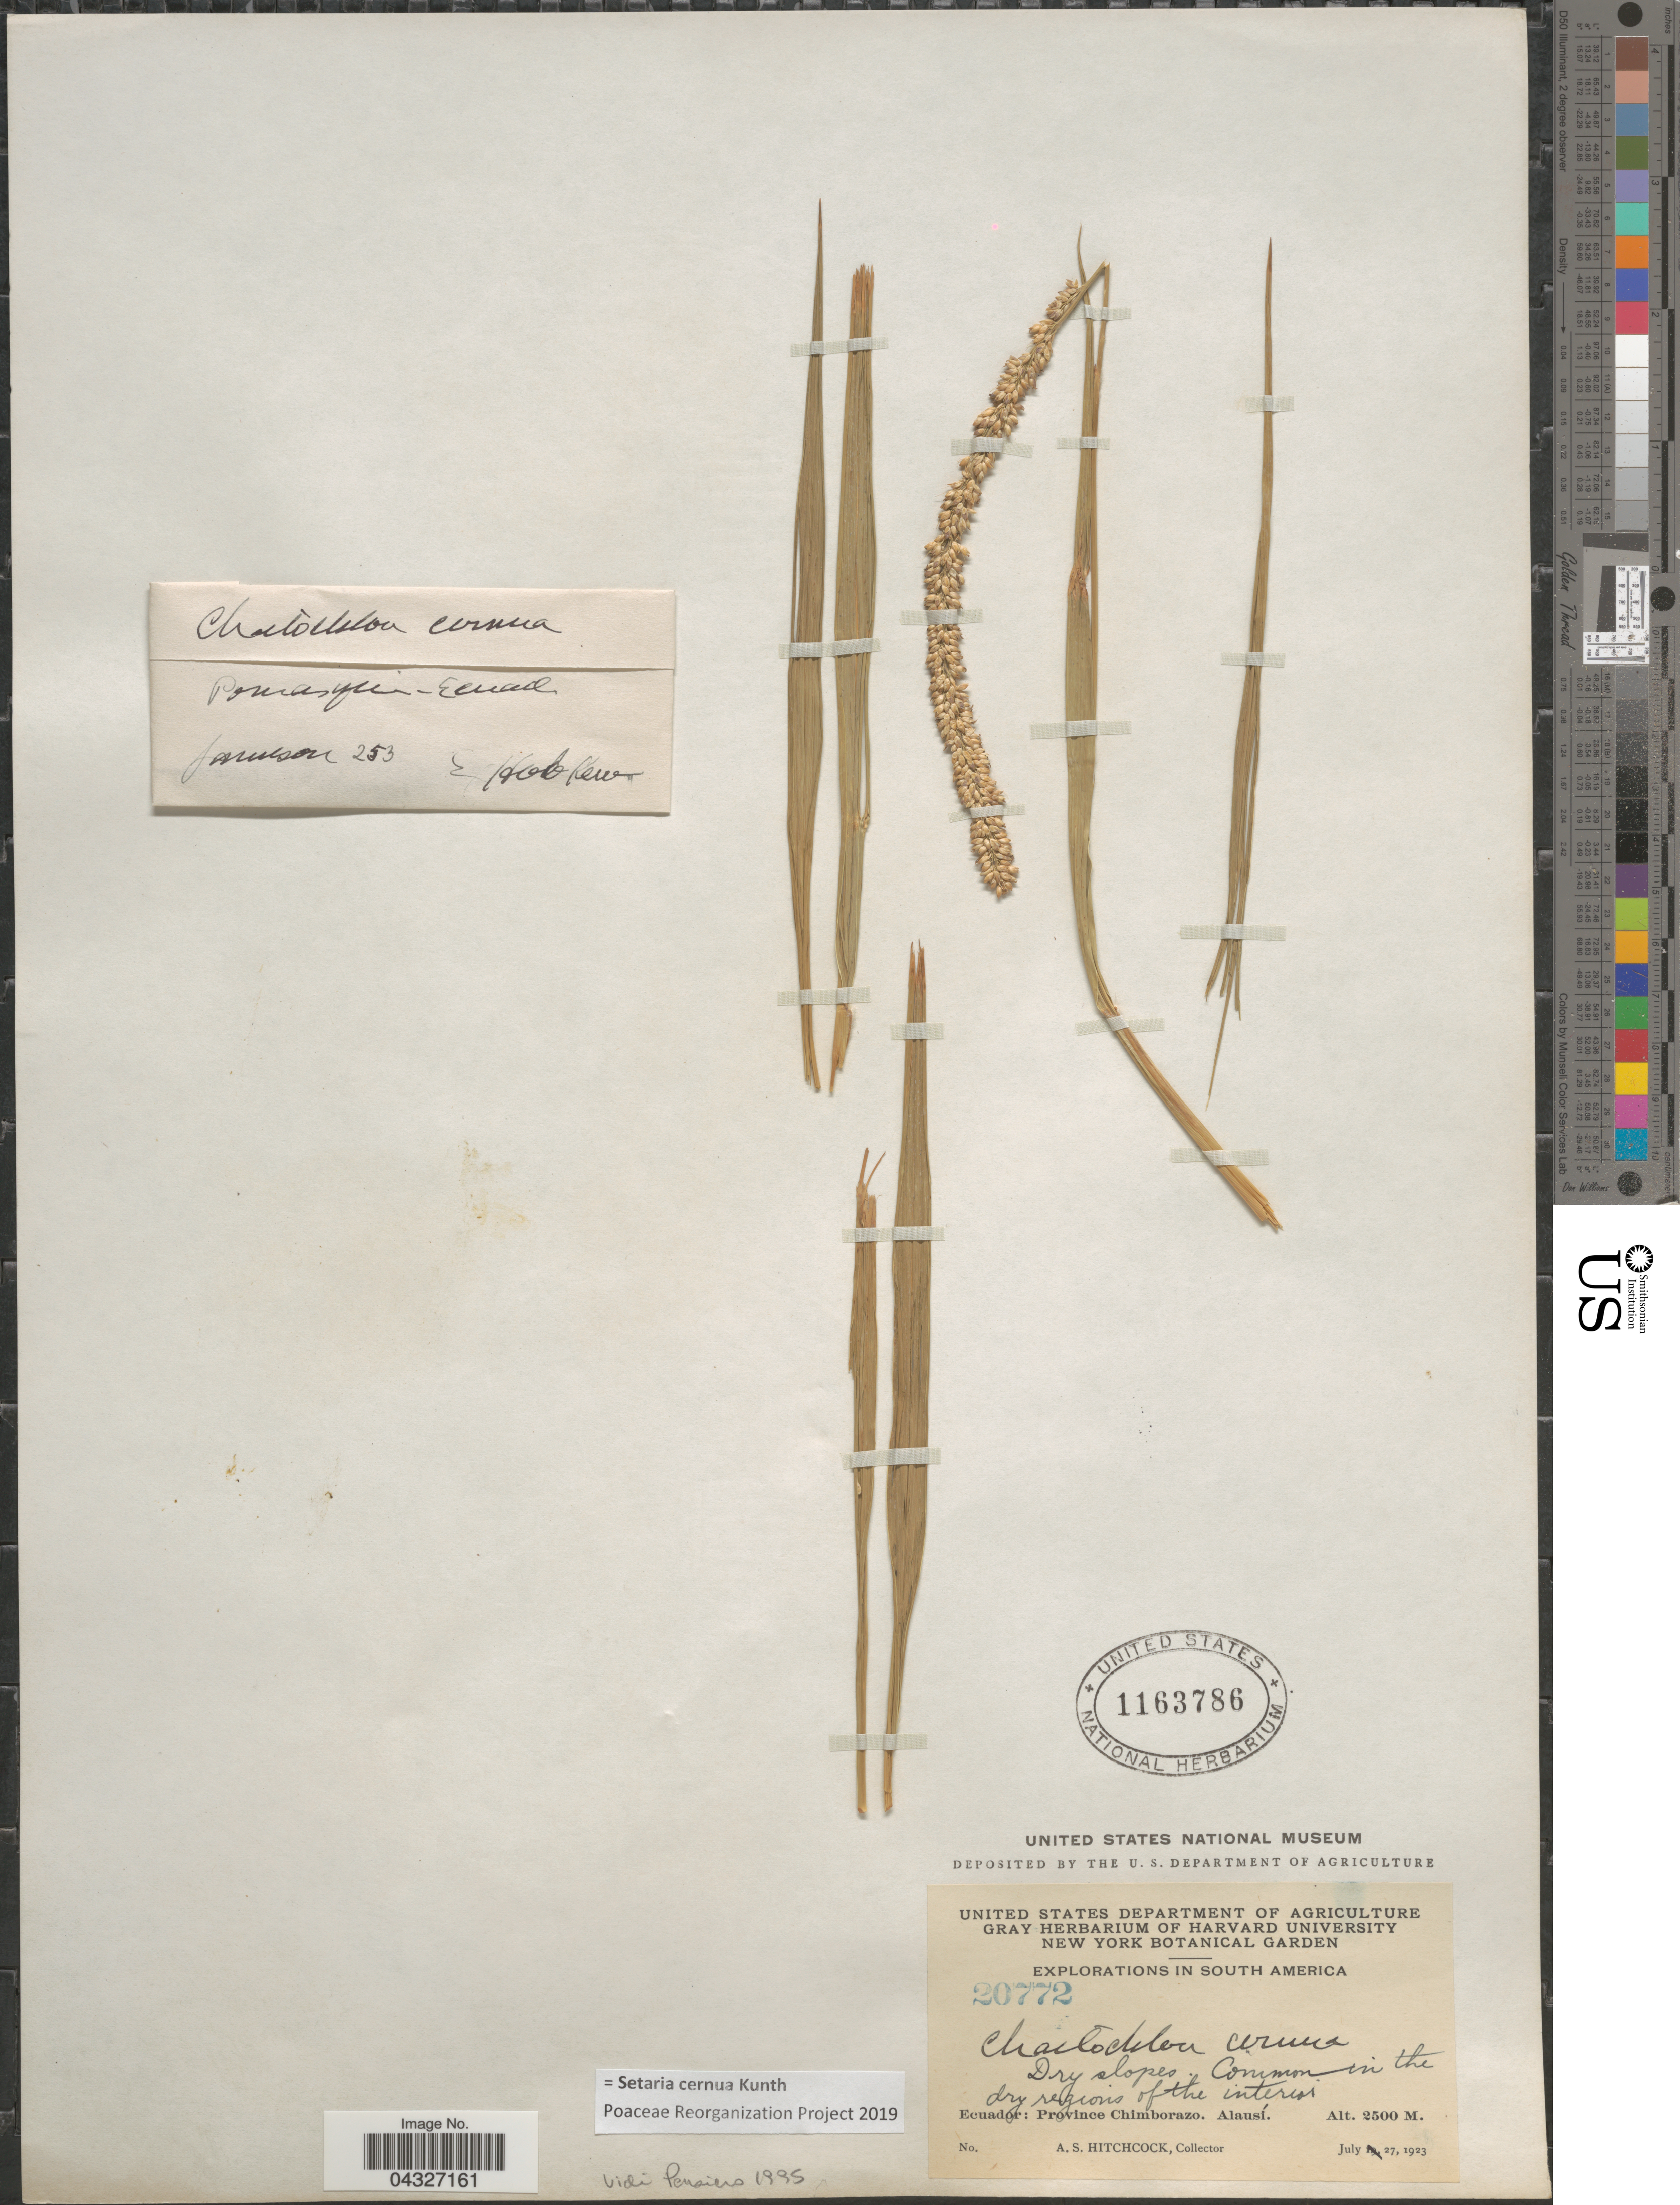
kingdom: Plantae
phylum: Tracheophyta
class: Liliopsida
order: Poales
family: Poaceae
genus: Setaria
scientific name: Setaria cernua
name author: Kunth in Humb.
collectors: A. S. Hitchcock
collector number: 20772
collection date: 1923-07-27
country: Ecuador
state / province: Chimborazo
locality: Explorations in South America. Dry slopes. In the dry regions of the interior. Alausí.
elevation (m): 2500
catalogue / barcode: US 1163786